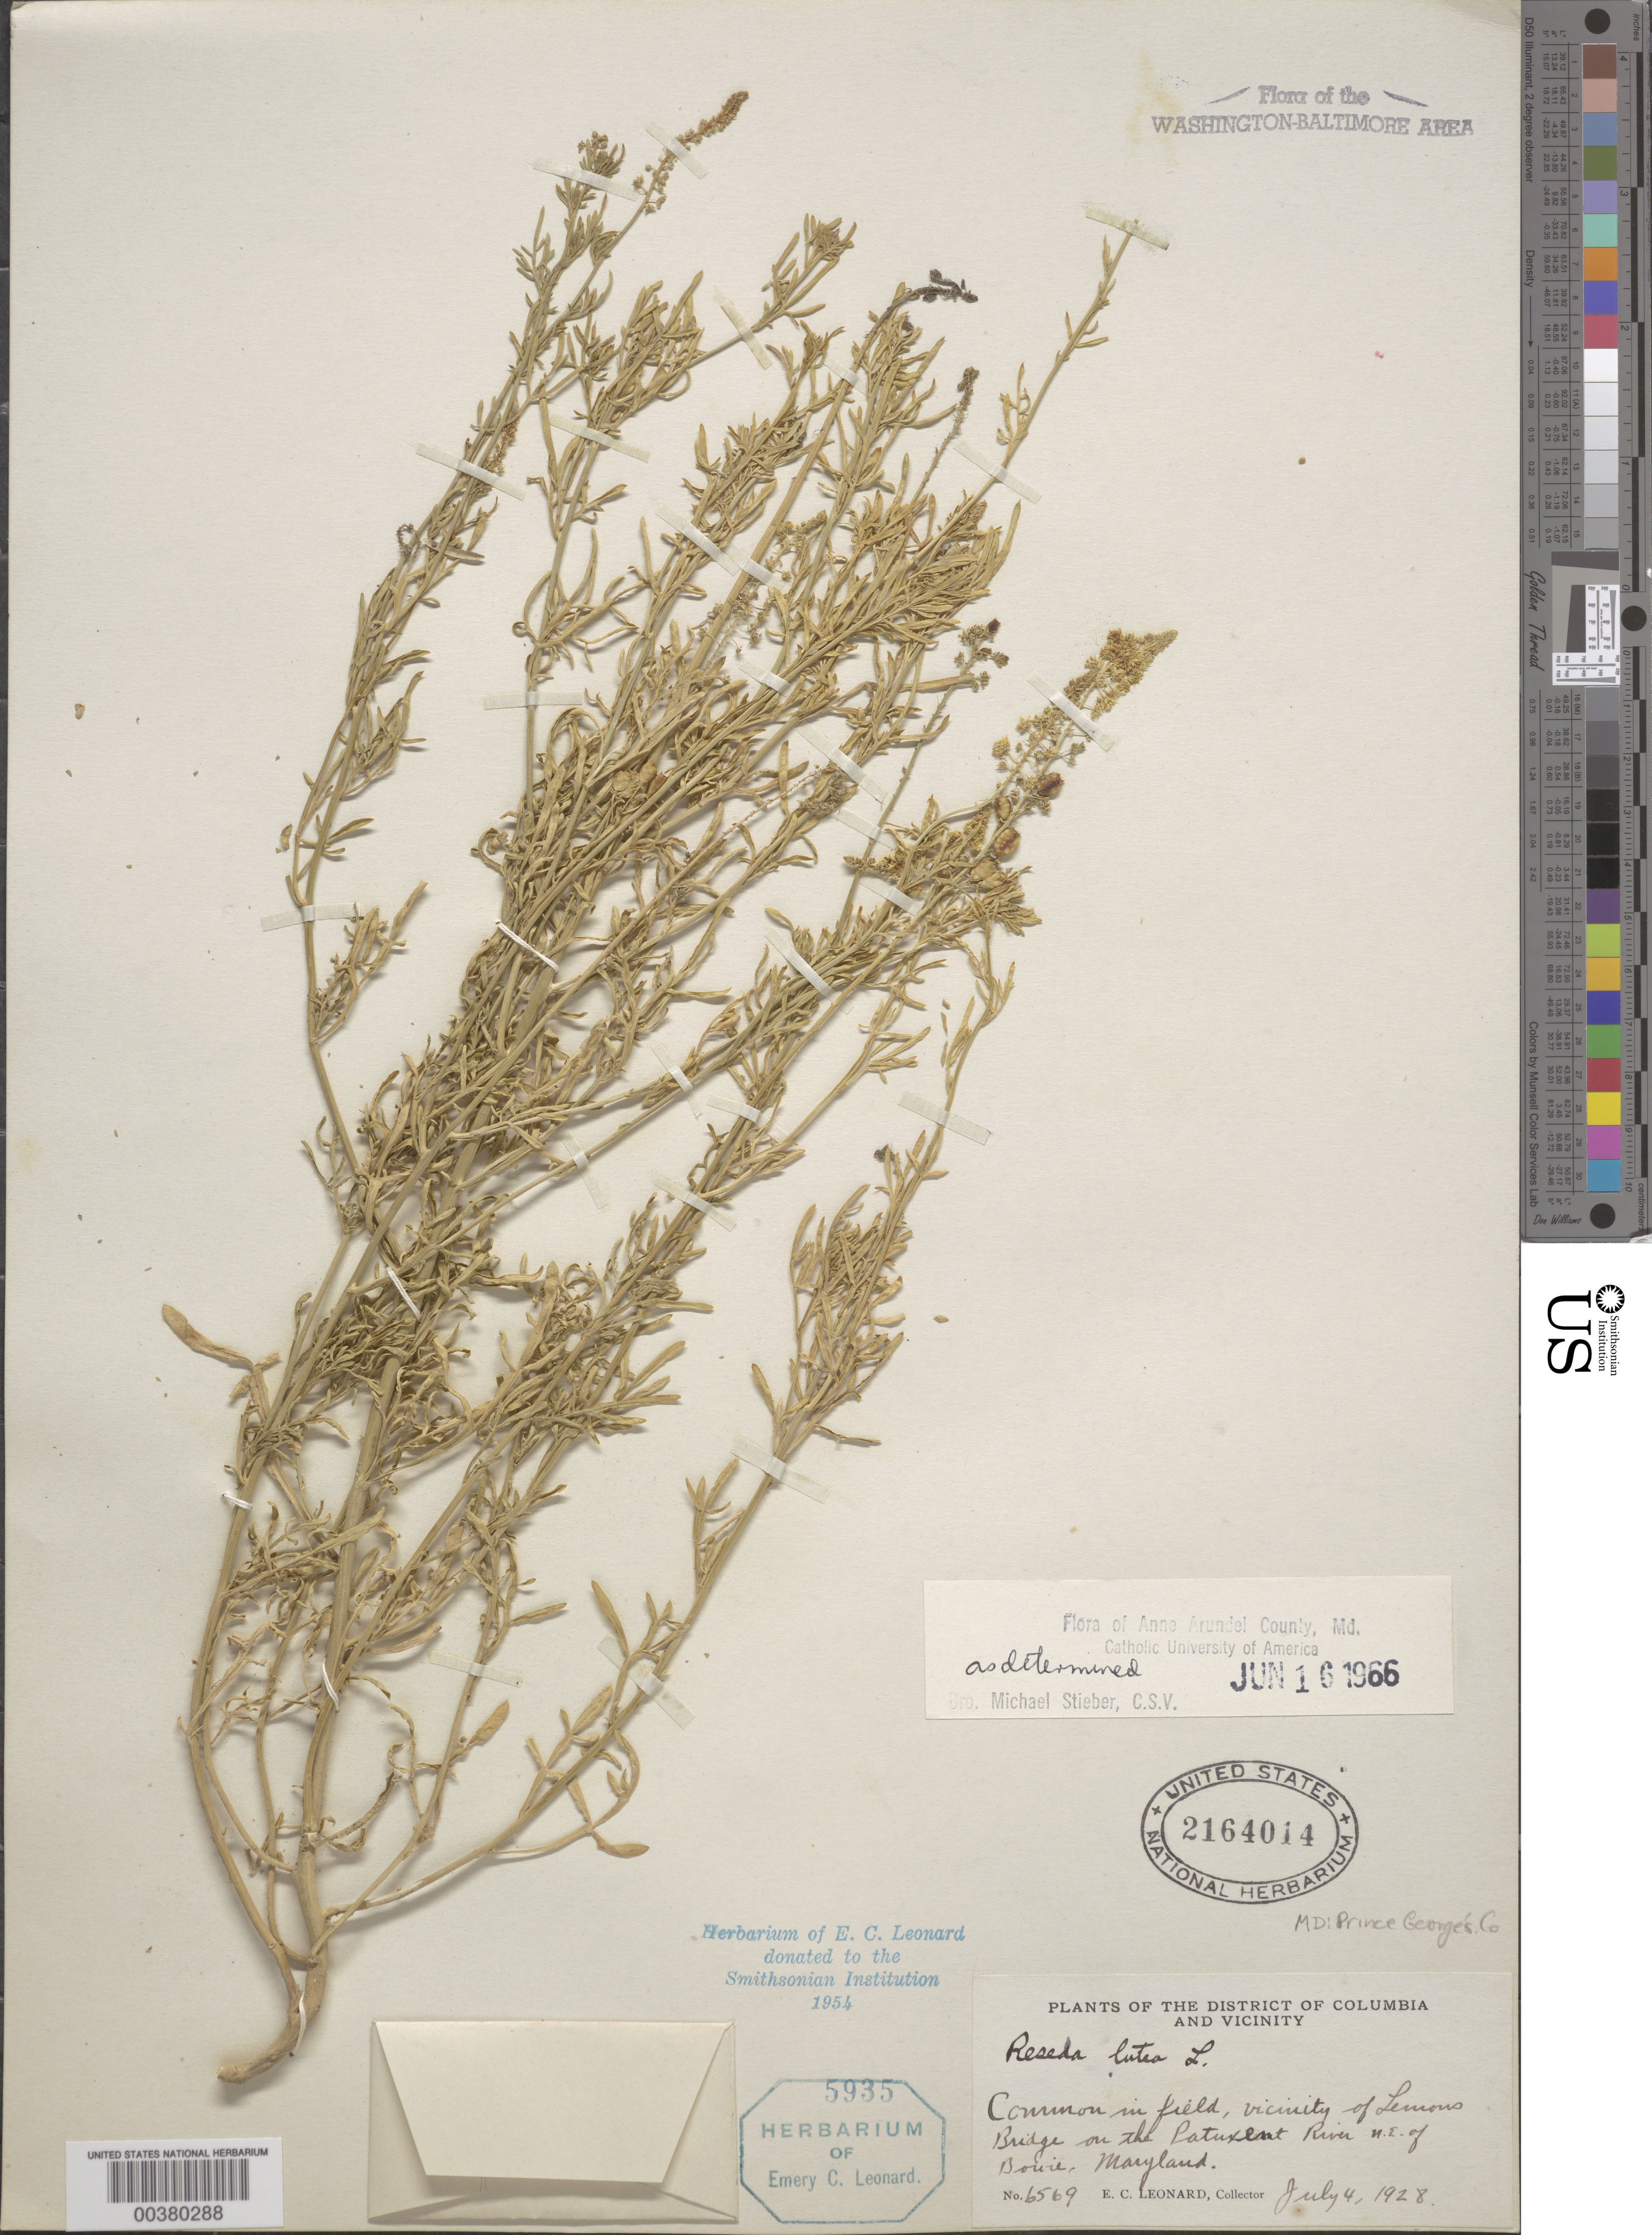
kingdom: Plantae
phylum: Tracheophyta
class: Magnoliopsida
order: Brassicales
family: Resedaceae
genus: Reseda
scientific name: Reseda lutea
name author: L.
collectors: E. C. Leonard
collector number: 6569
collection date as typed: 04 Jul 1928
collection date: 1928-07-04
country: United States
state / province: Maryland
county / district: Prince George's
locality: Lemons Bridge, Patuxent River, northeast of Bowie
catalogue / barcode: US 2164014